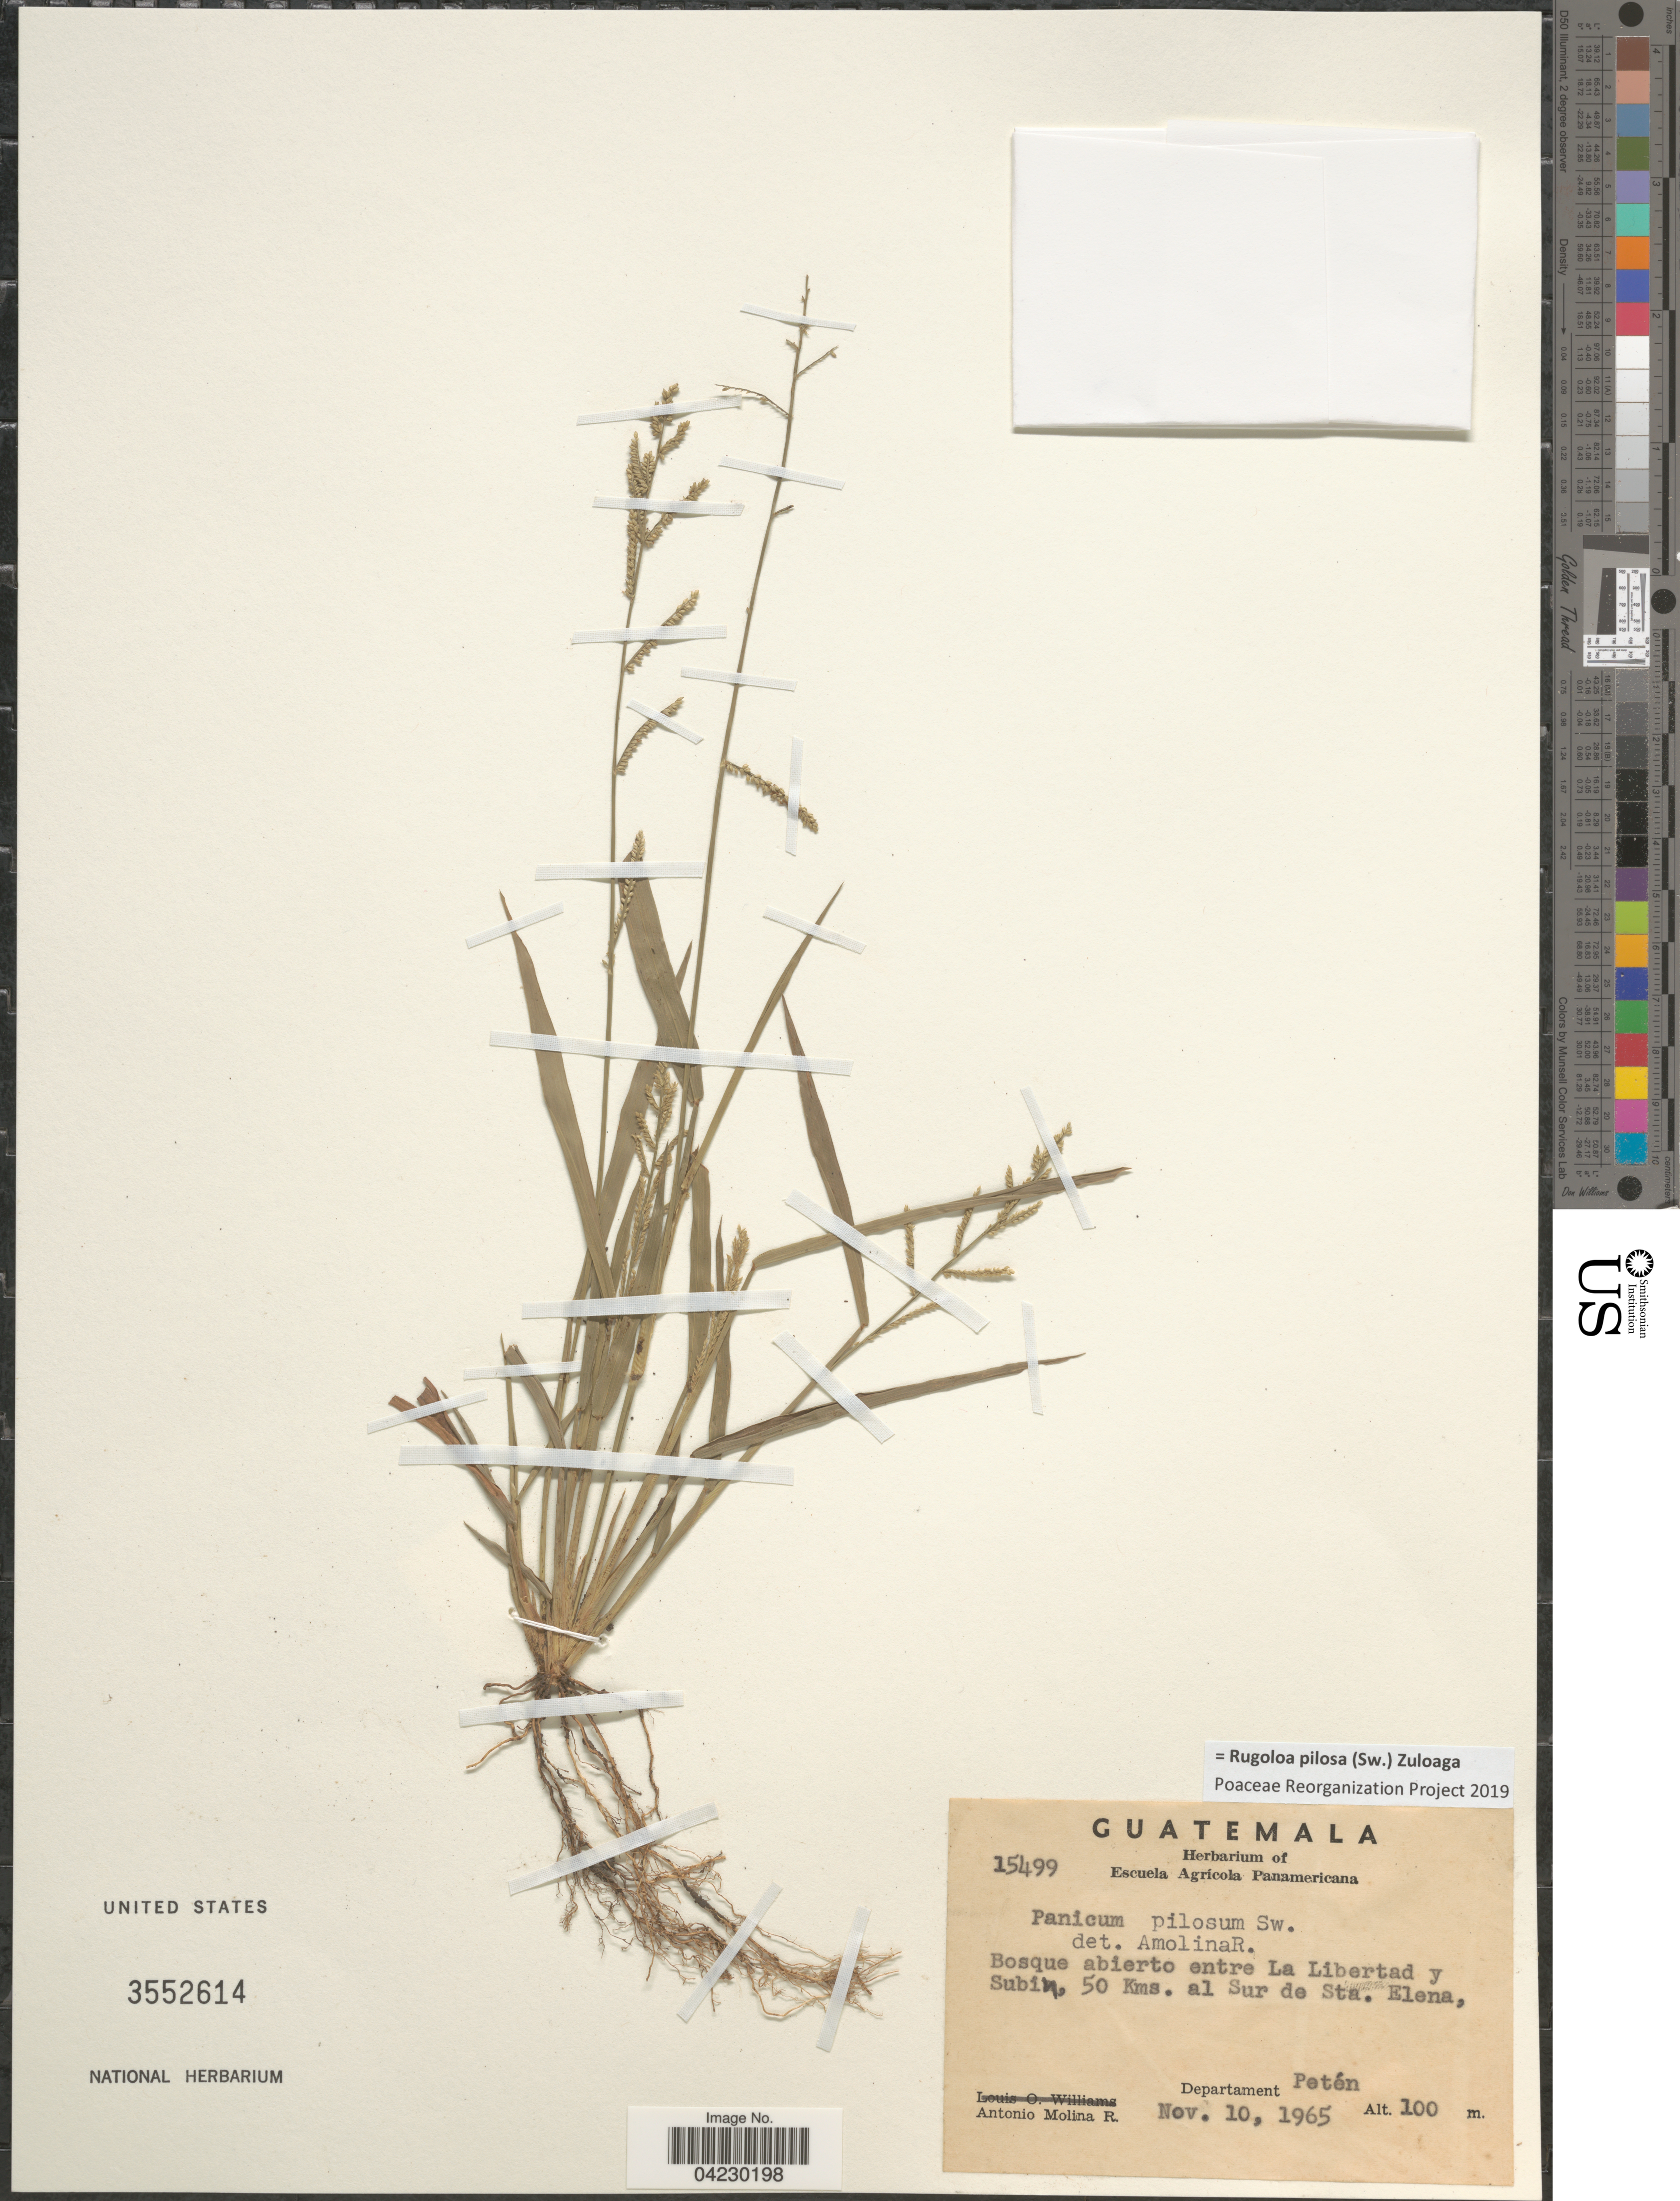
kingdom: Plantae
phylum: Tracheophyta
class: Liliopsida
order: Poales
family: Poaceae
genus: Rugoloa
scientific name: Rugoloa pilosa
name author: (Sw.) Zuloaga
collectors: A. Molina R.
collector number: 15499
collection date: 1965-11-10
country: Guatemala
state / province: El Peten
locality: Bosque abierto entre La Libertad y Subin, 50 Kms. al Sur de Sta. Elena, Departament Petén.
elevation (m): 100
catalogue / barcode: US 3552614